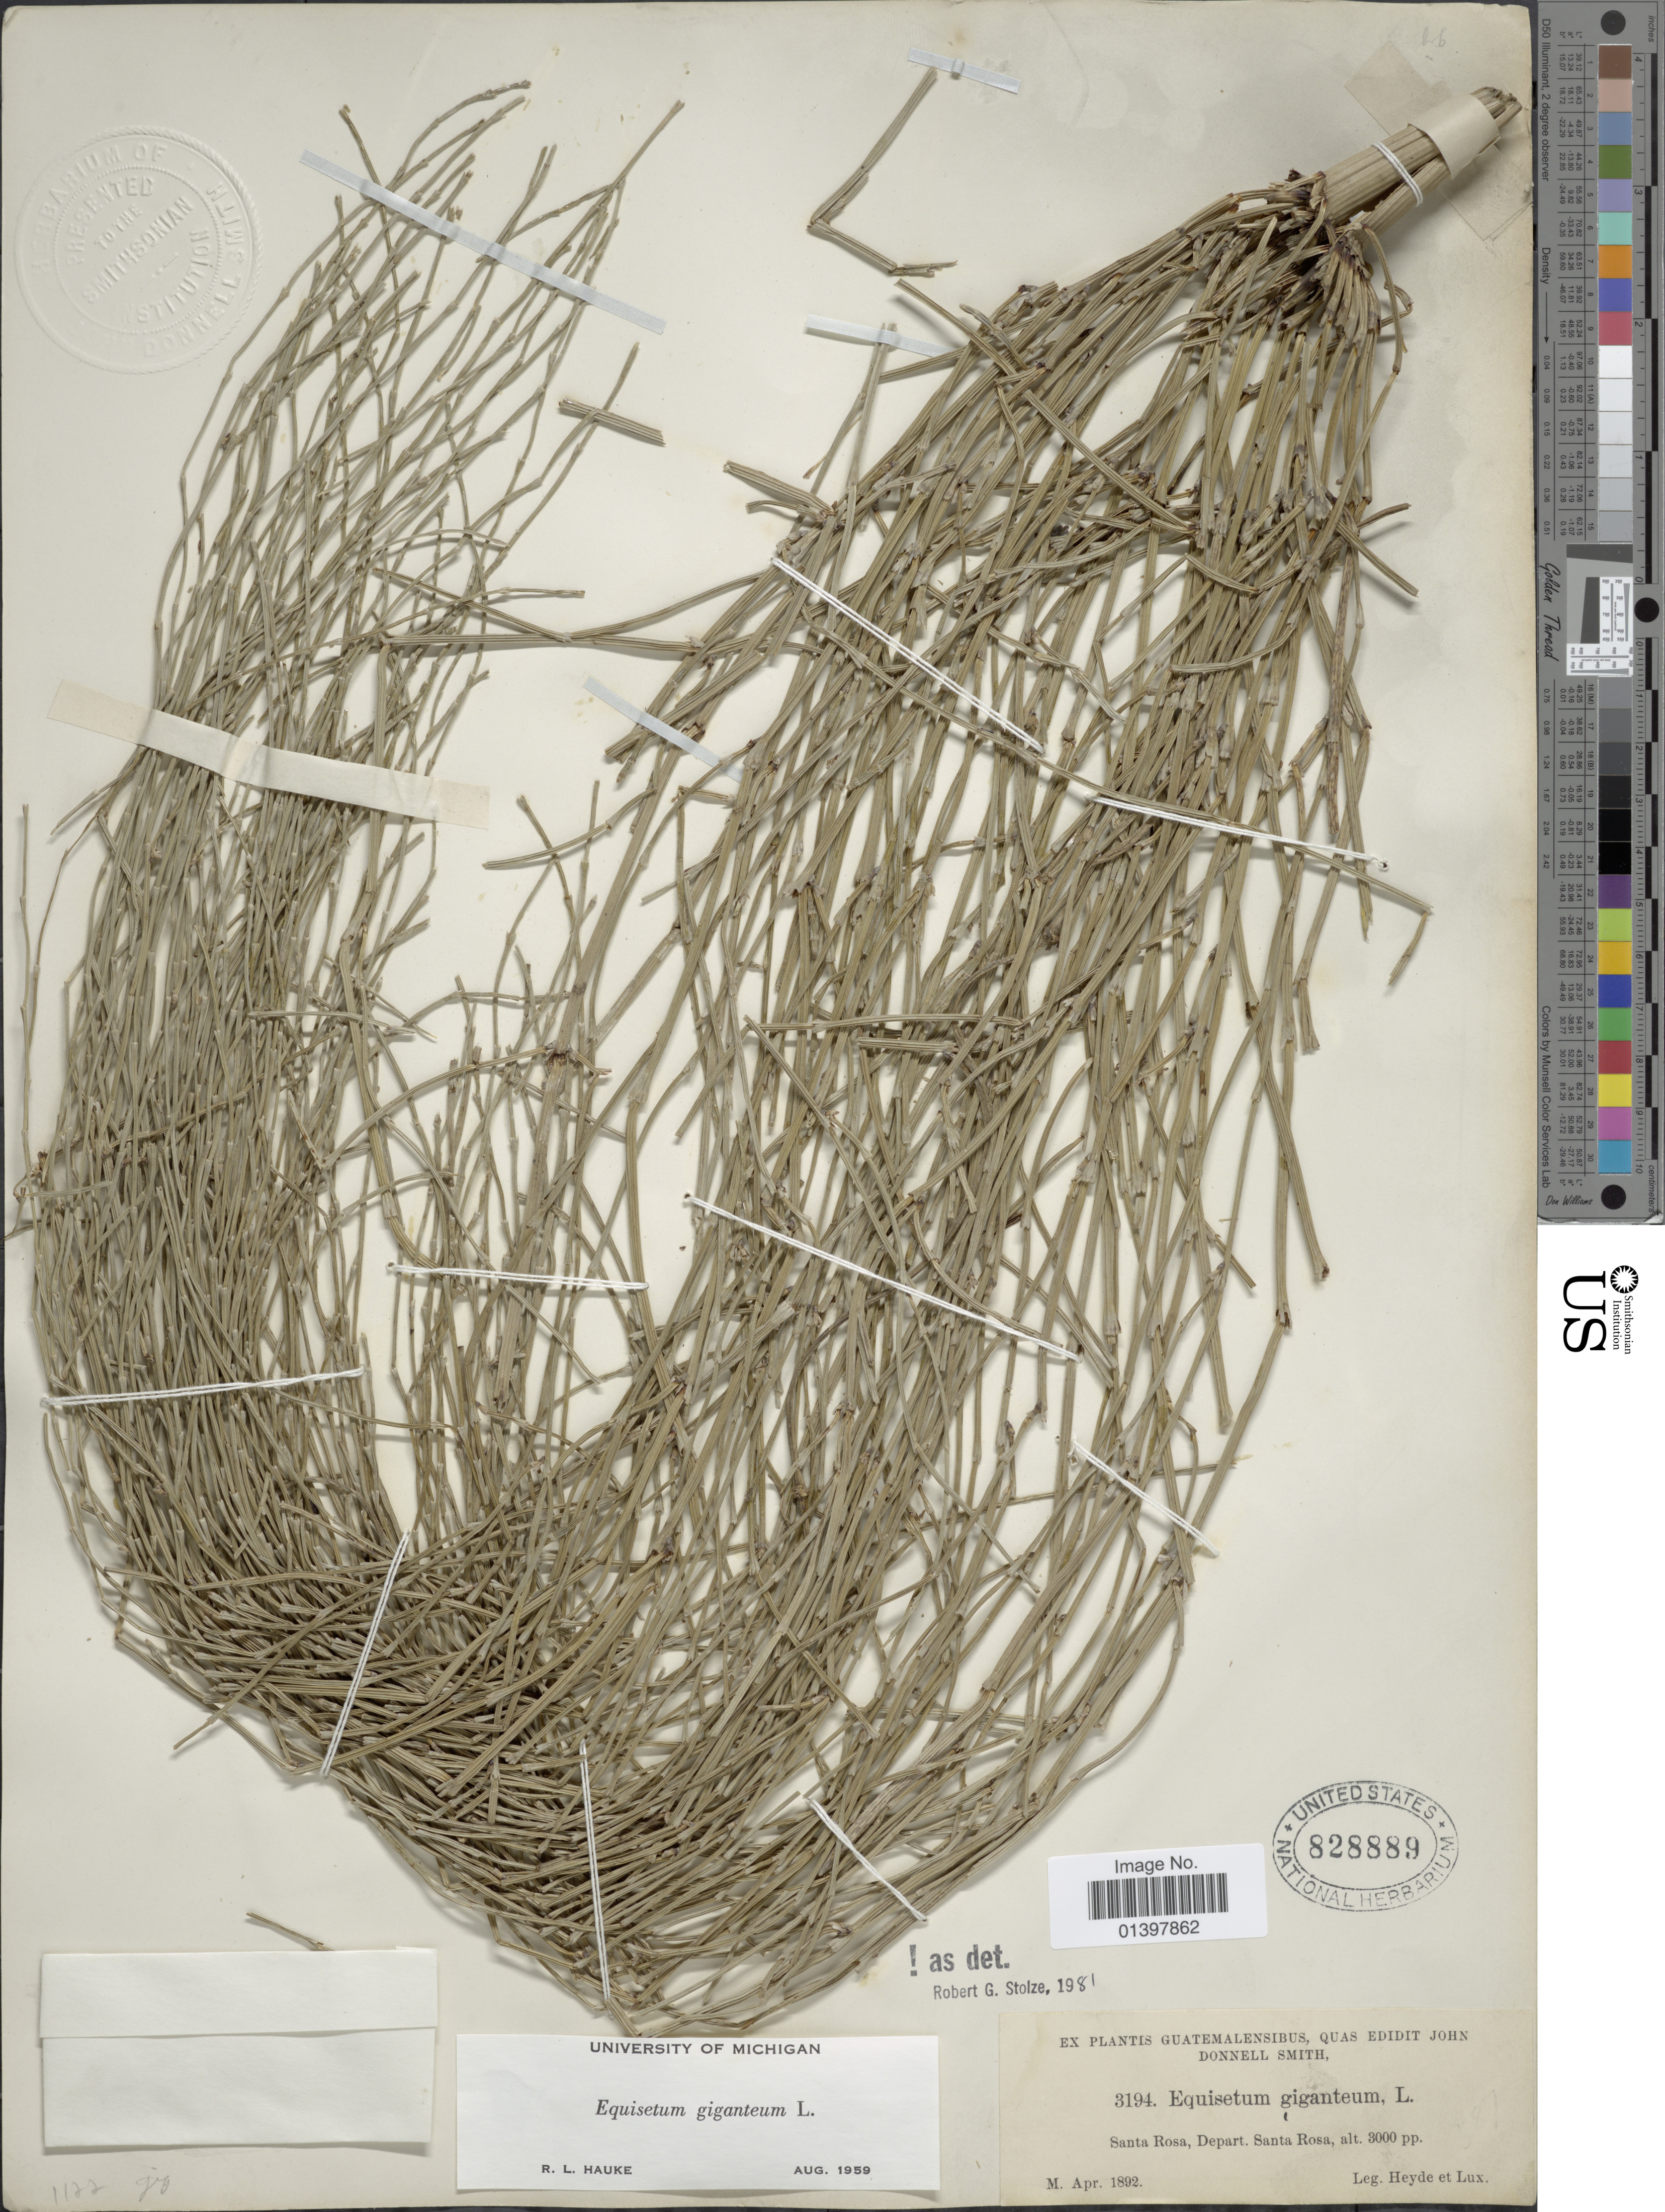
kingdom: Plantae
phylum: Tracheophyta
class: Polypodiopsida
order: Equisetales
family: Equisetaceae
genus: Equisetum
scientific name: Equisetum giganteum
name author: L.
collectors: Heyde & Lux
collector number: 3194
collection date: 1892-04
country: Guatemala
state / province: Santa Rosa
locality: Depart Santa Rosa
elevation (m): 914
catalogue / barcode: US 828889